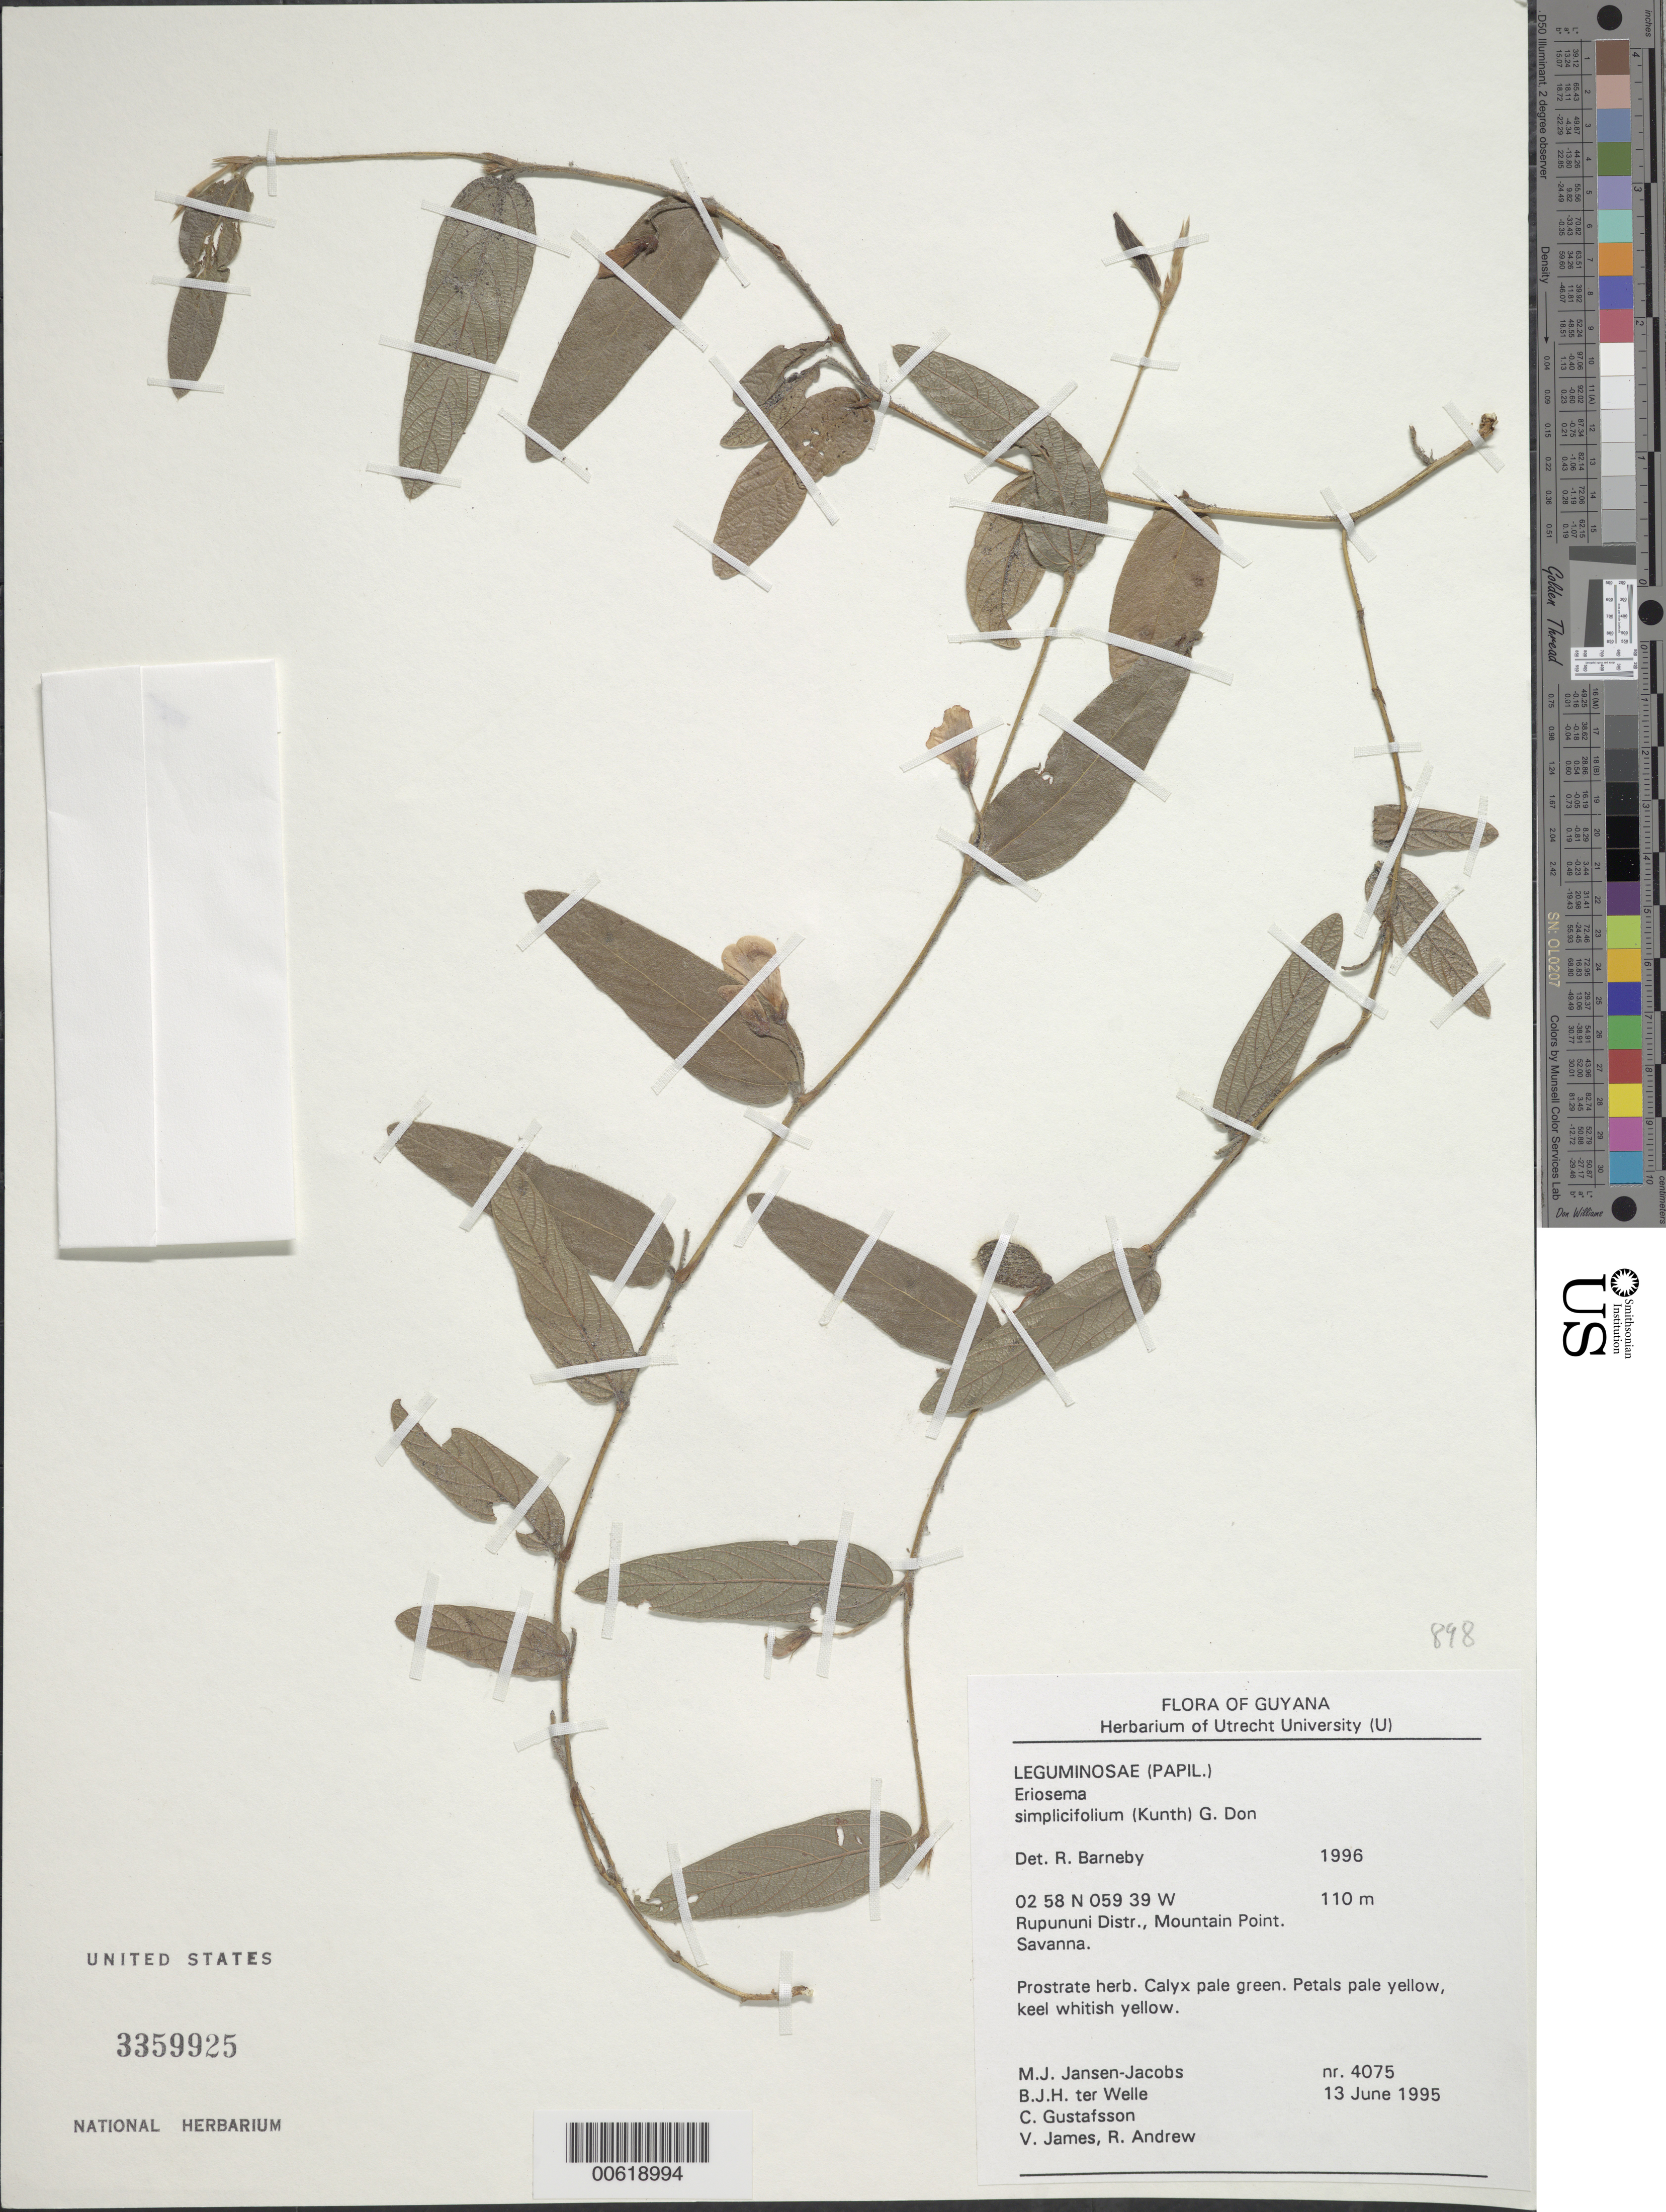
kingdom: Plantae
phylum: Tracheophyta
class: Magnoliopsida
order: Fabales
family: Fabaceae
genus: Eriosema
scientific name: Eriosema simplicifolium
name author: (Kunth) G. Don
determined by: Barneby, Rupert C., (NY)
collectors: M. J. Jansen-Jacobs, B. Welle, C. G. Gustafsson, V. James & R. Andrew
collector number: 4075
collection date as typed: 13-Jun-95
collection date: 1995-06-13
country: Guyana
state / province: U. Takutu-U. Essequibo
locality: Mountain Point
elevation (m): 110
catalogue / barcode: US 3359925